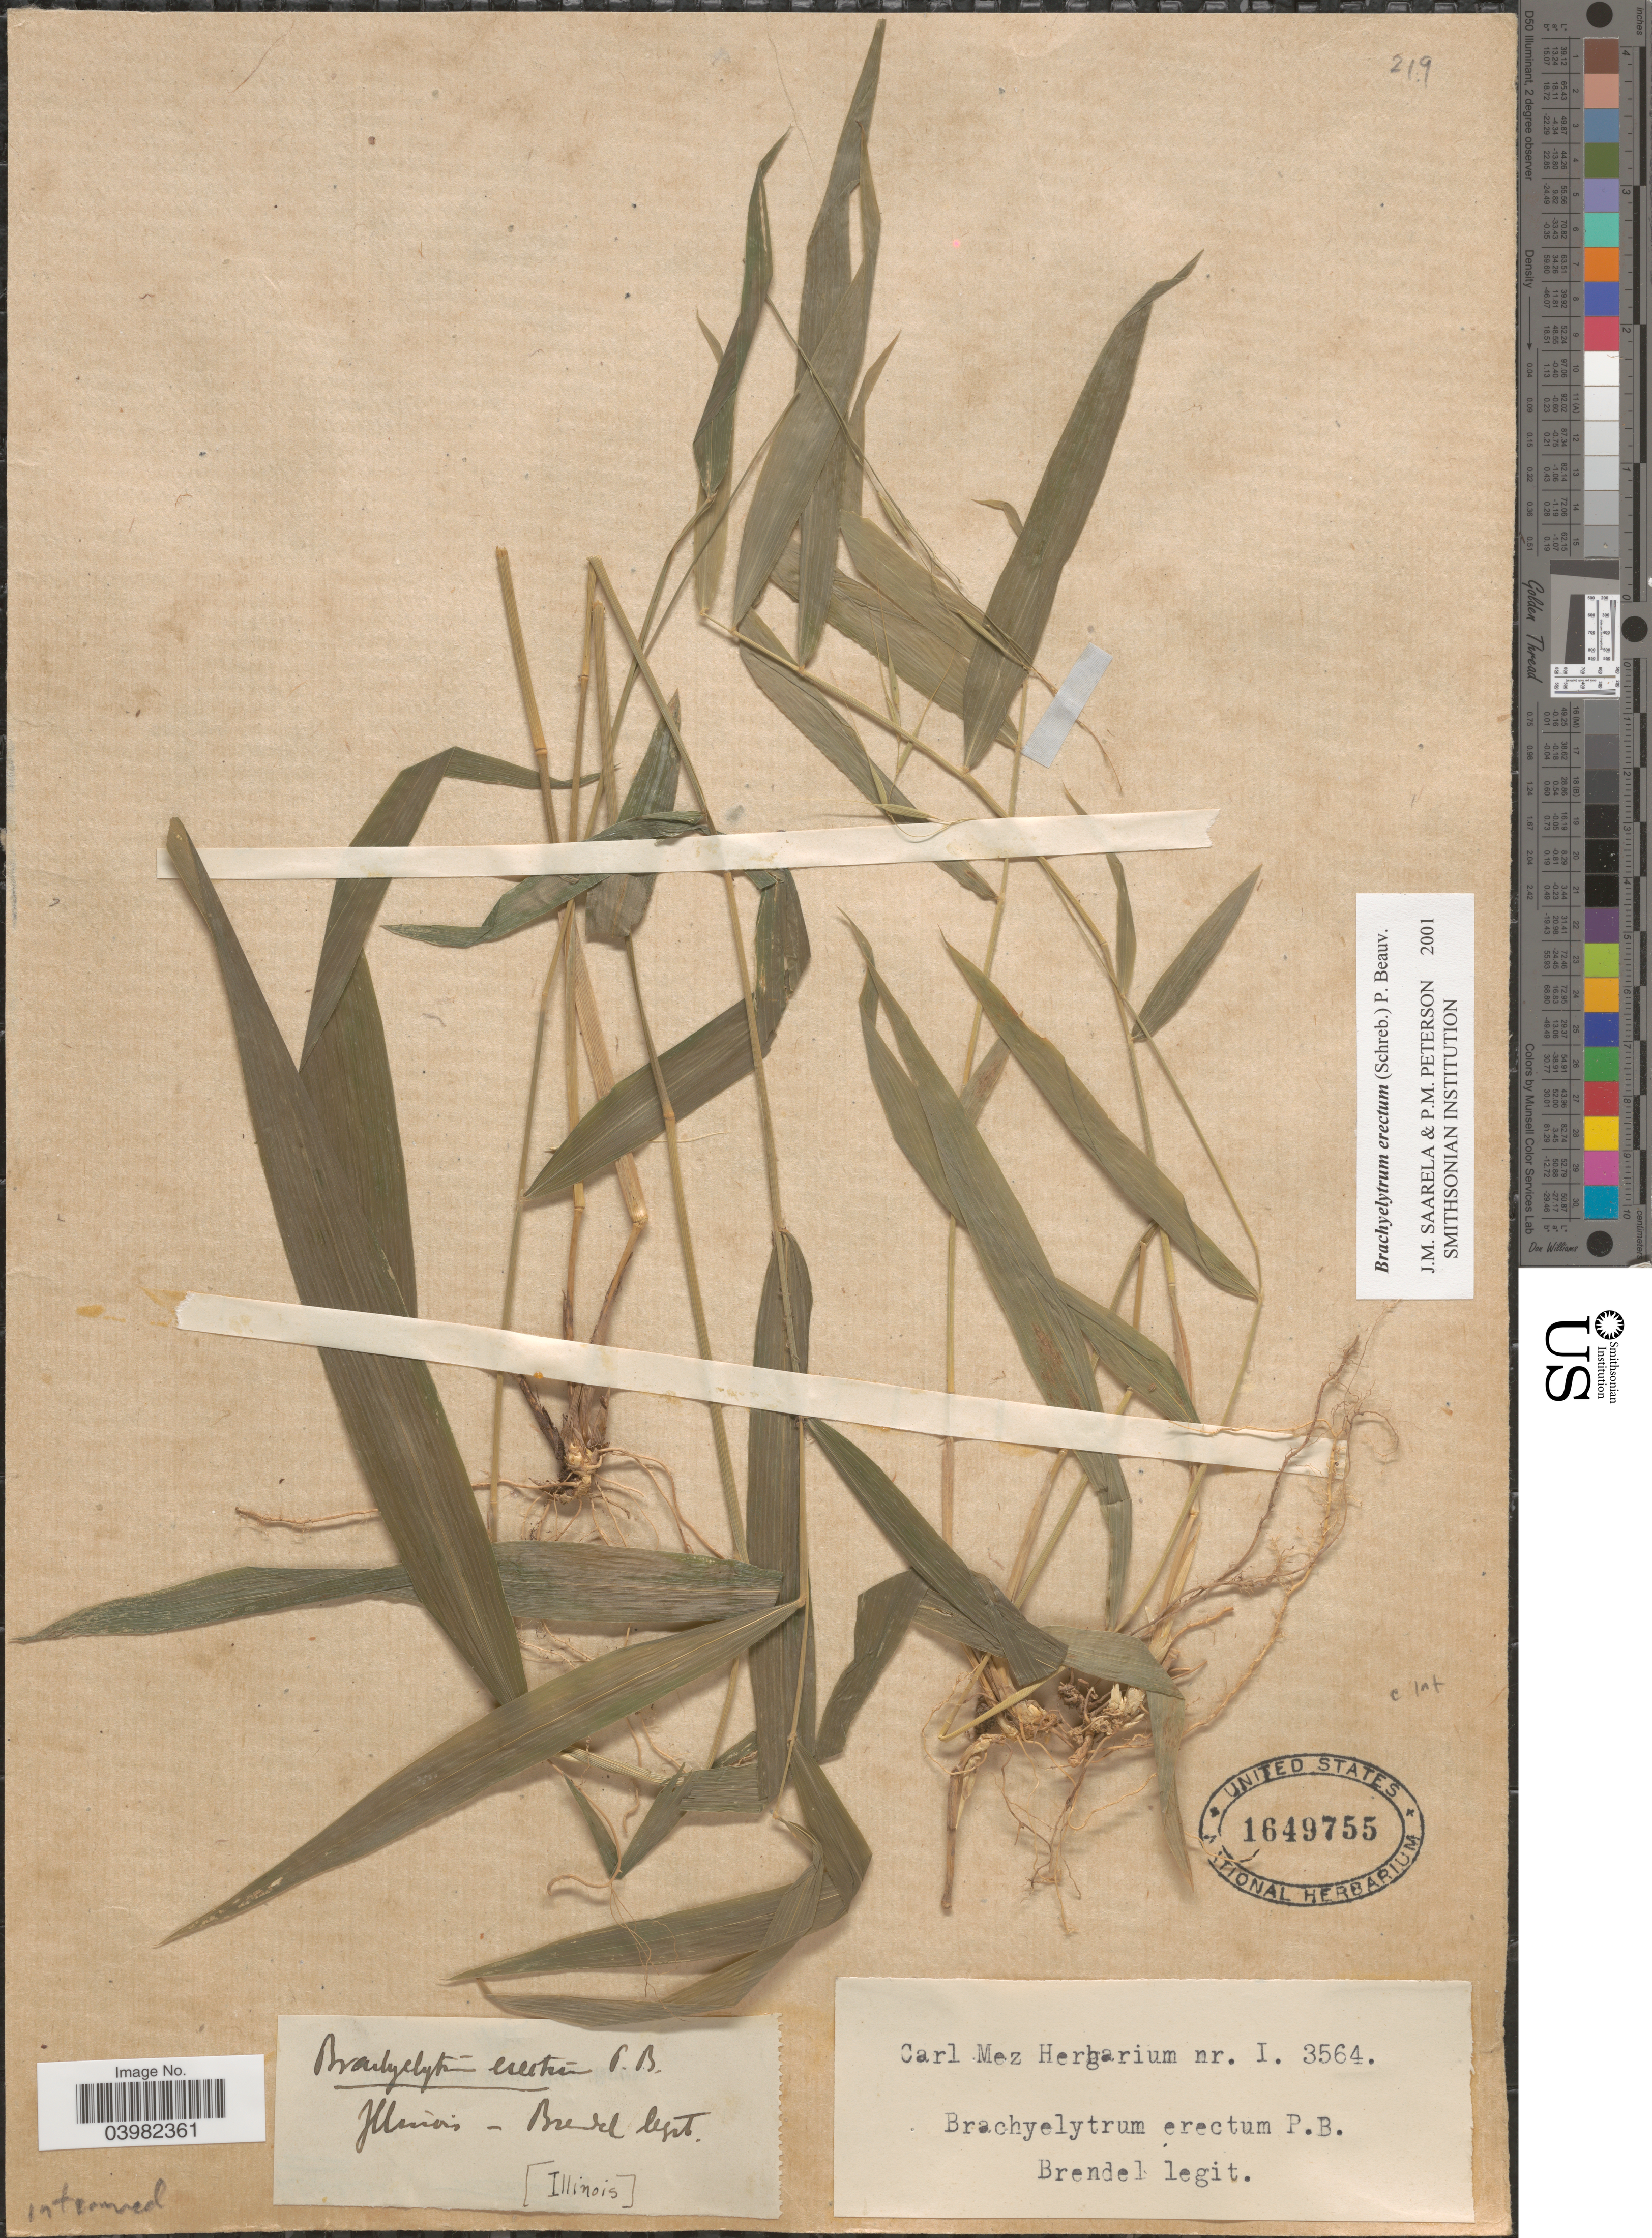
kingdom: Plantae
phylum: Tracheophyta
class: Liliopsida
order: Poales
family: Poaceae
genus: Brachyelytrum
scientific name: Brachyelytrum erectum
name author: (Schreb.) P. Beauv.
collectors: -. Brendel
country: United States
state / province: Illinois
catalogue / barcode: US 1649755